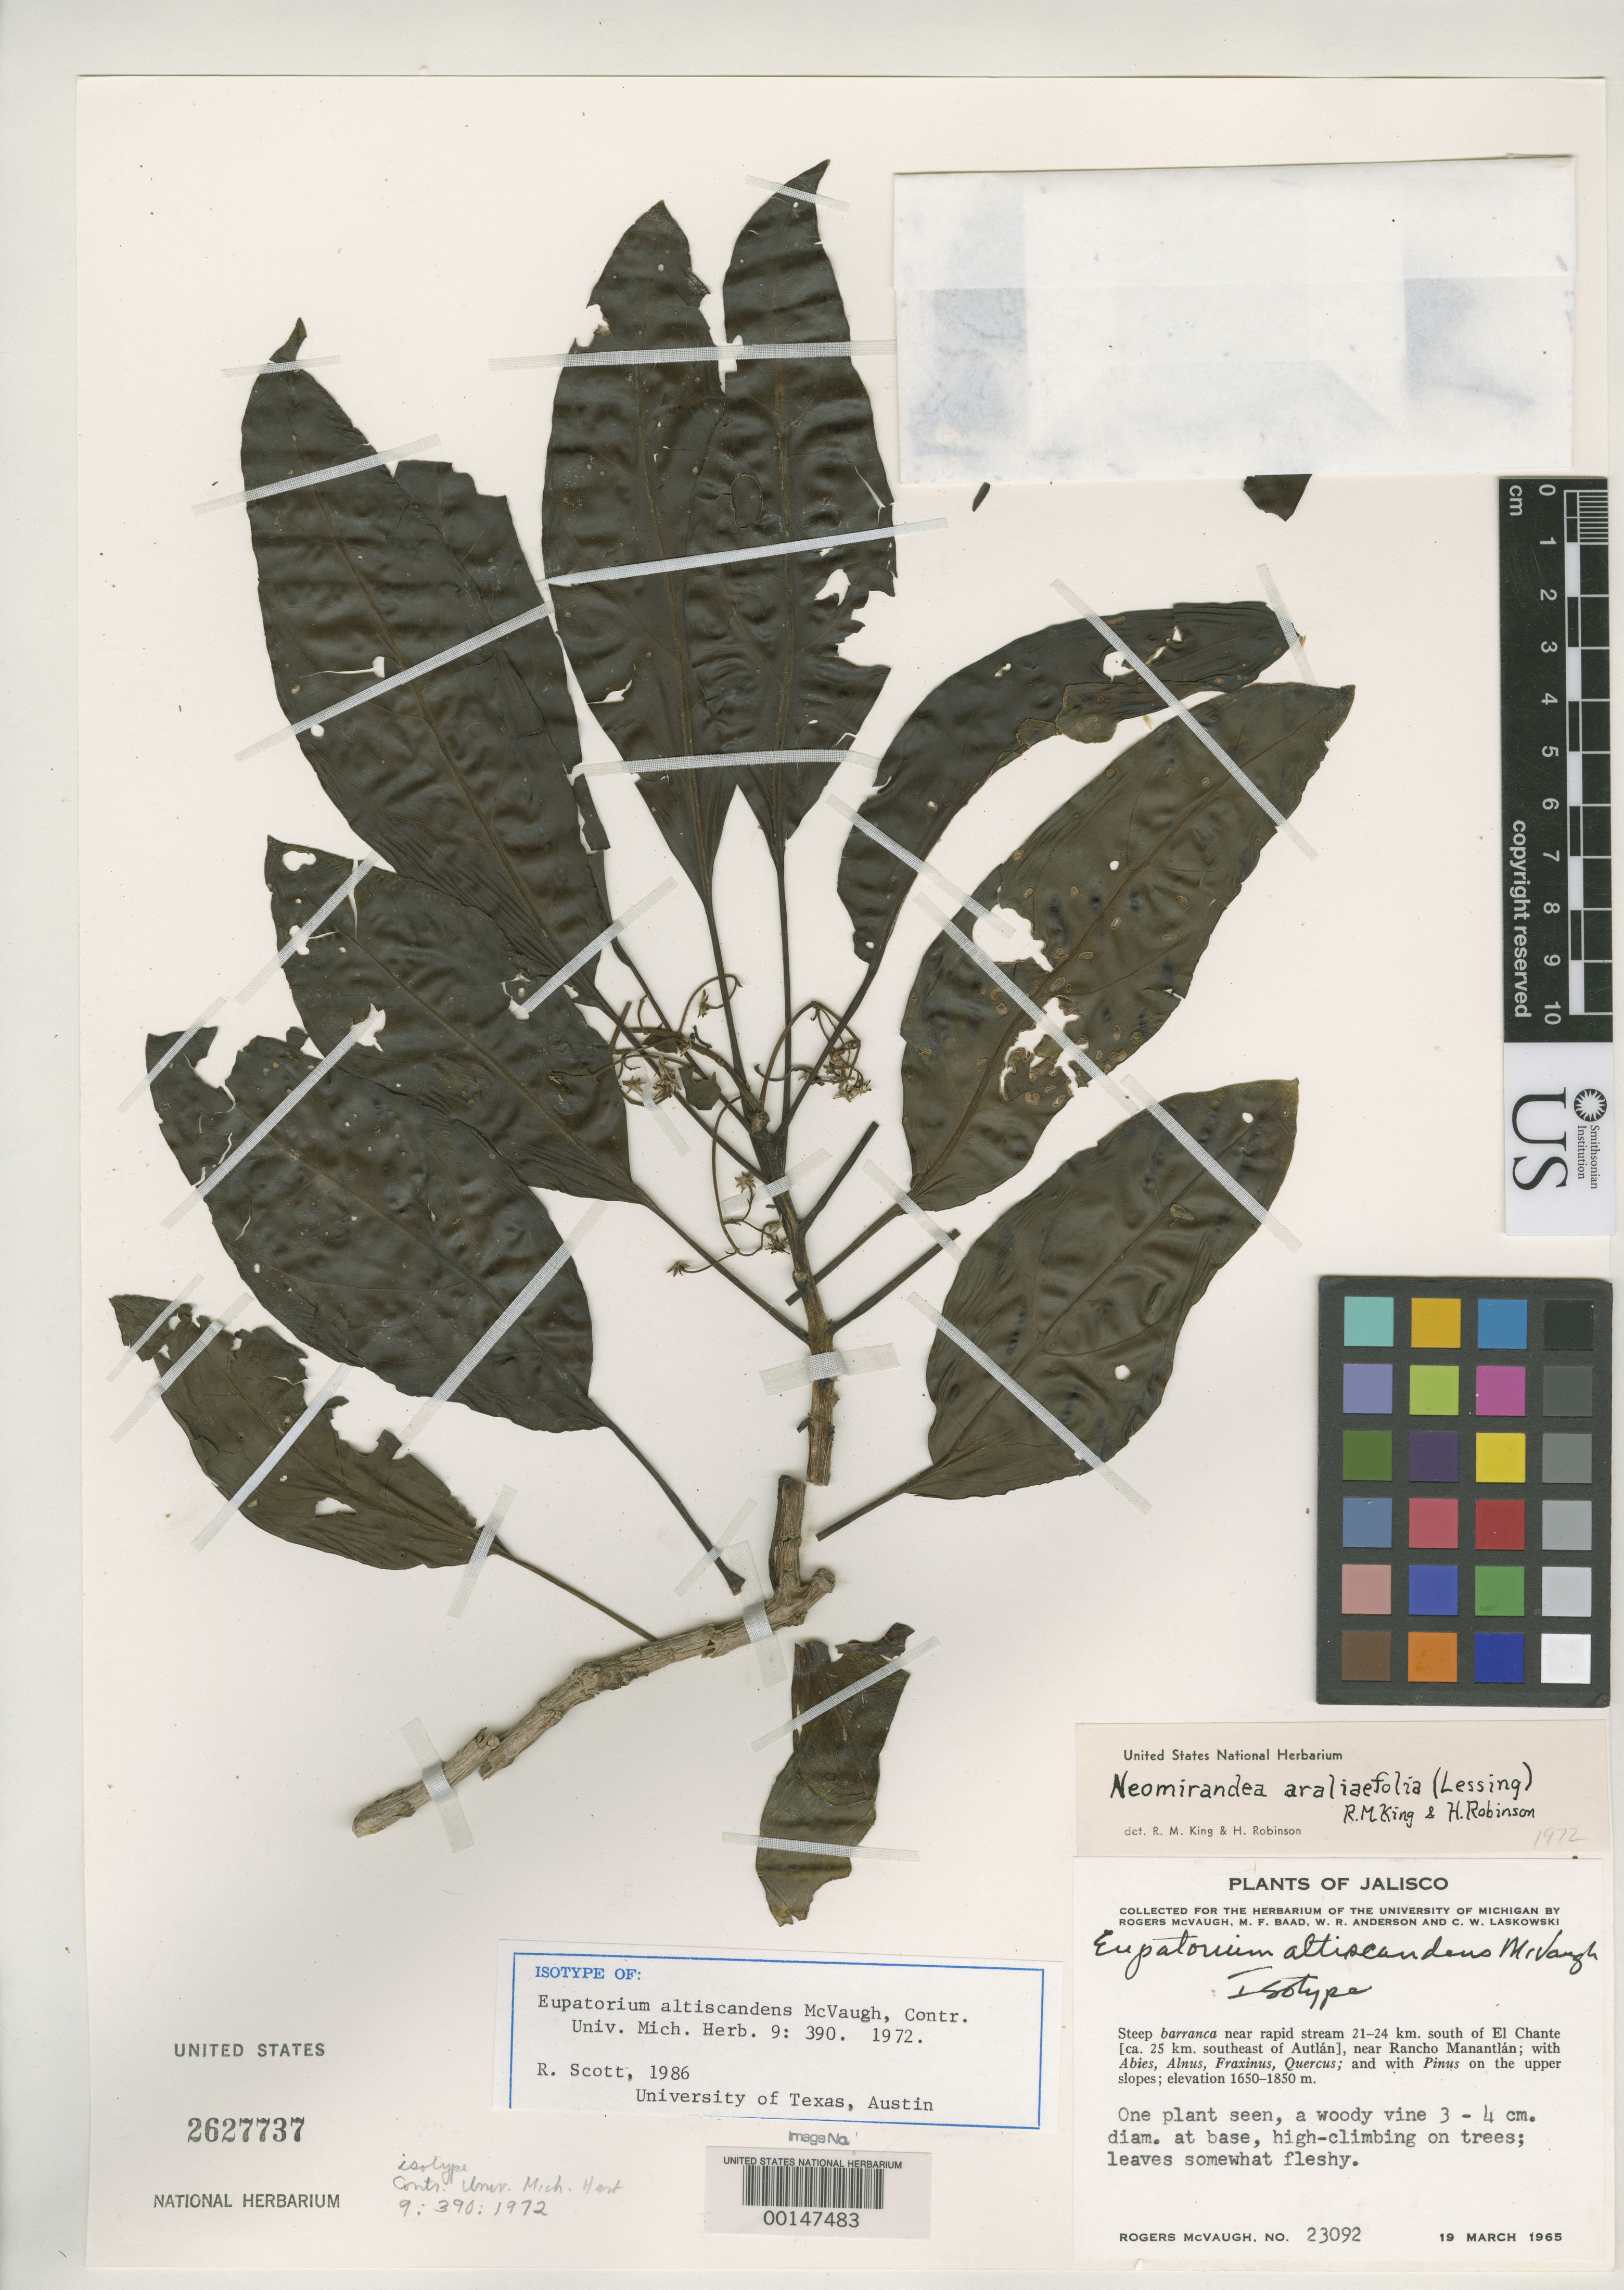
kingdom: Plantae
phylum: Tracheophyta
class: Magnoliopsida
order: Asterales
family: Asteraceae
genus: Eupatorium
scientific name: Eupatorium altiscandens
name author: McVaugh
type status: Isotype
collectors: R. McVaugh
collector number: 23092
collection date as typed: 19 Mar 1965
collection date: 1965-03-19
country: Mexico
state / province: Jalisco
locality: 25 km SE of Autlan.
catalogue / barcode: US 2627737